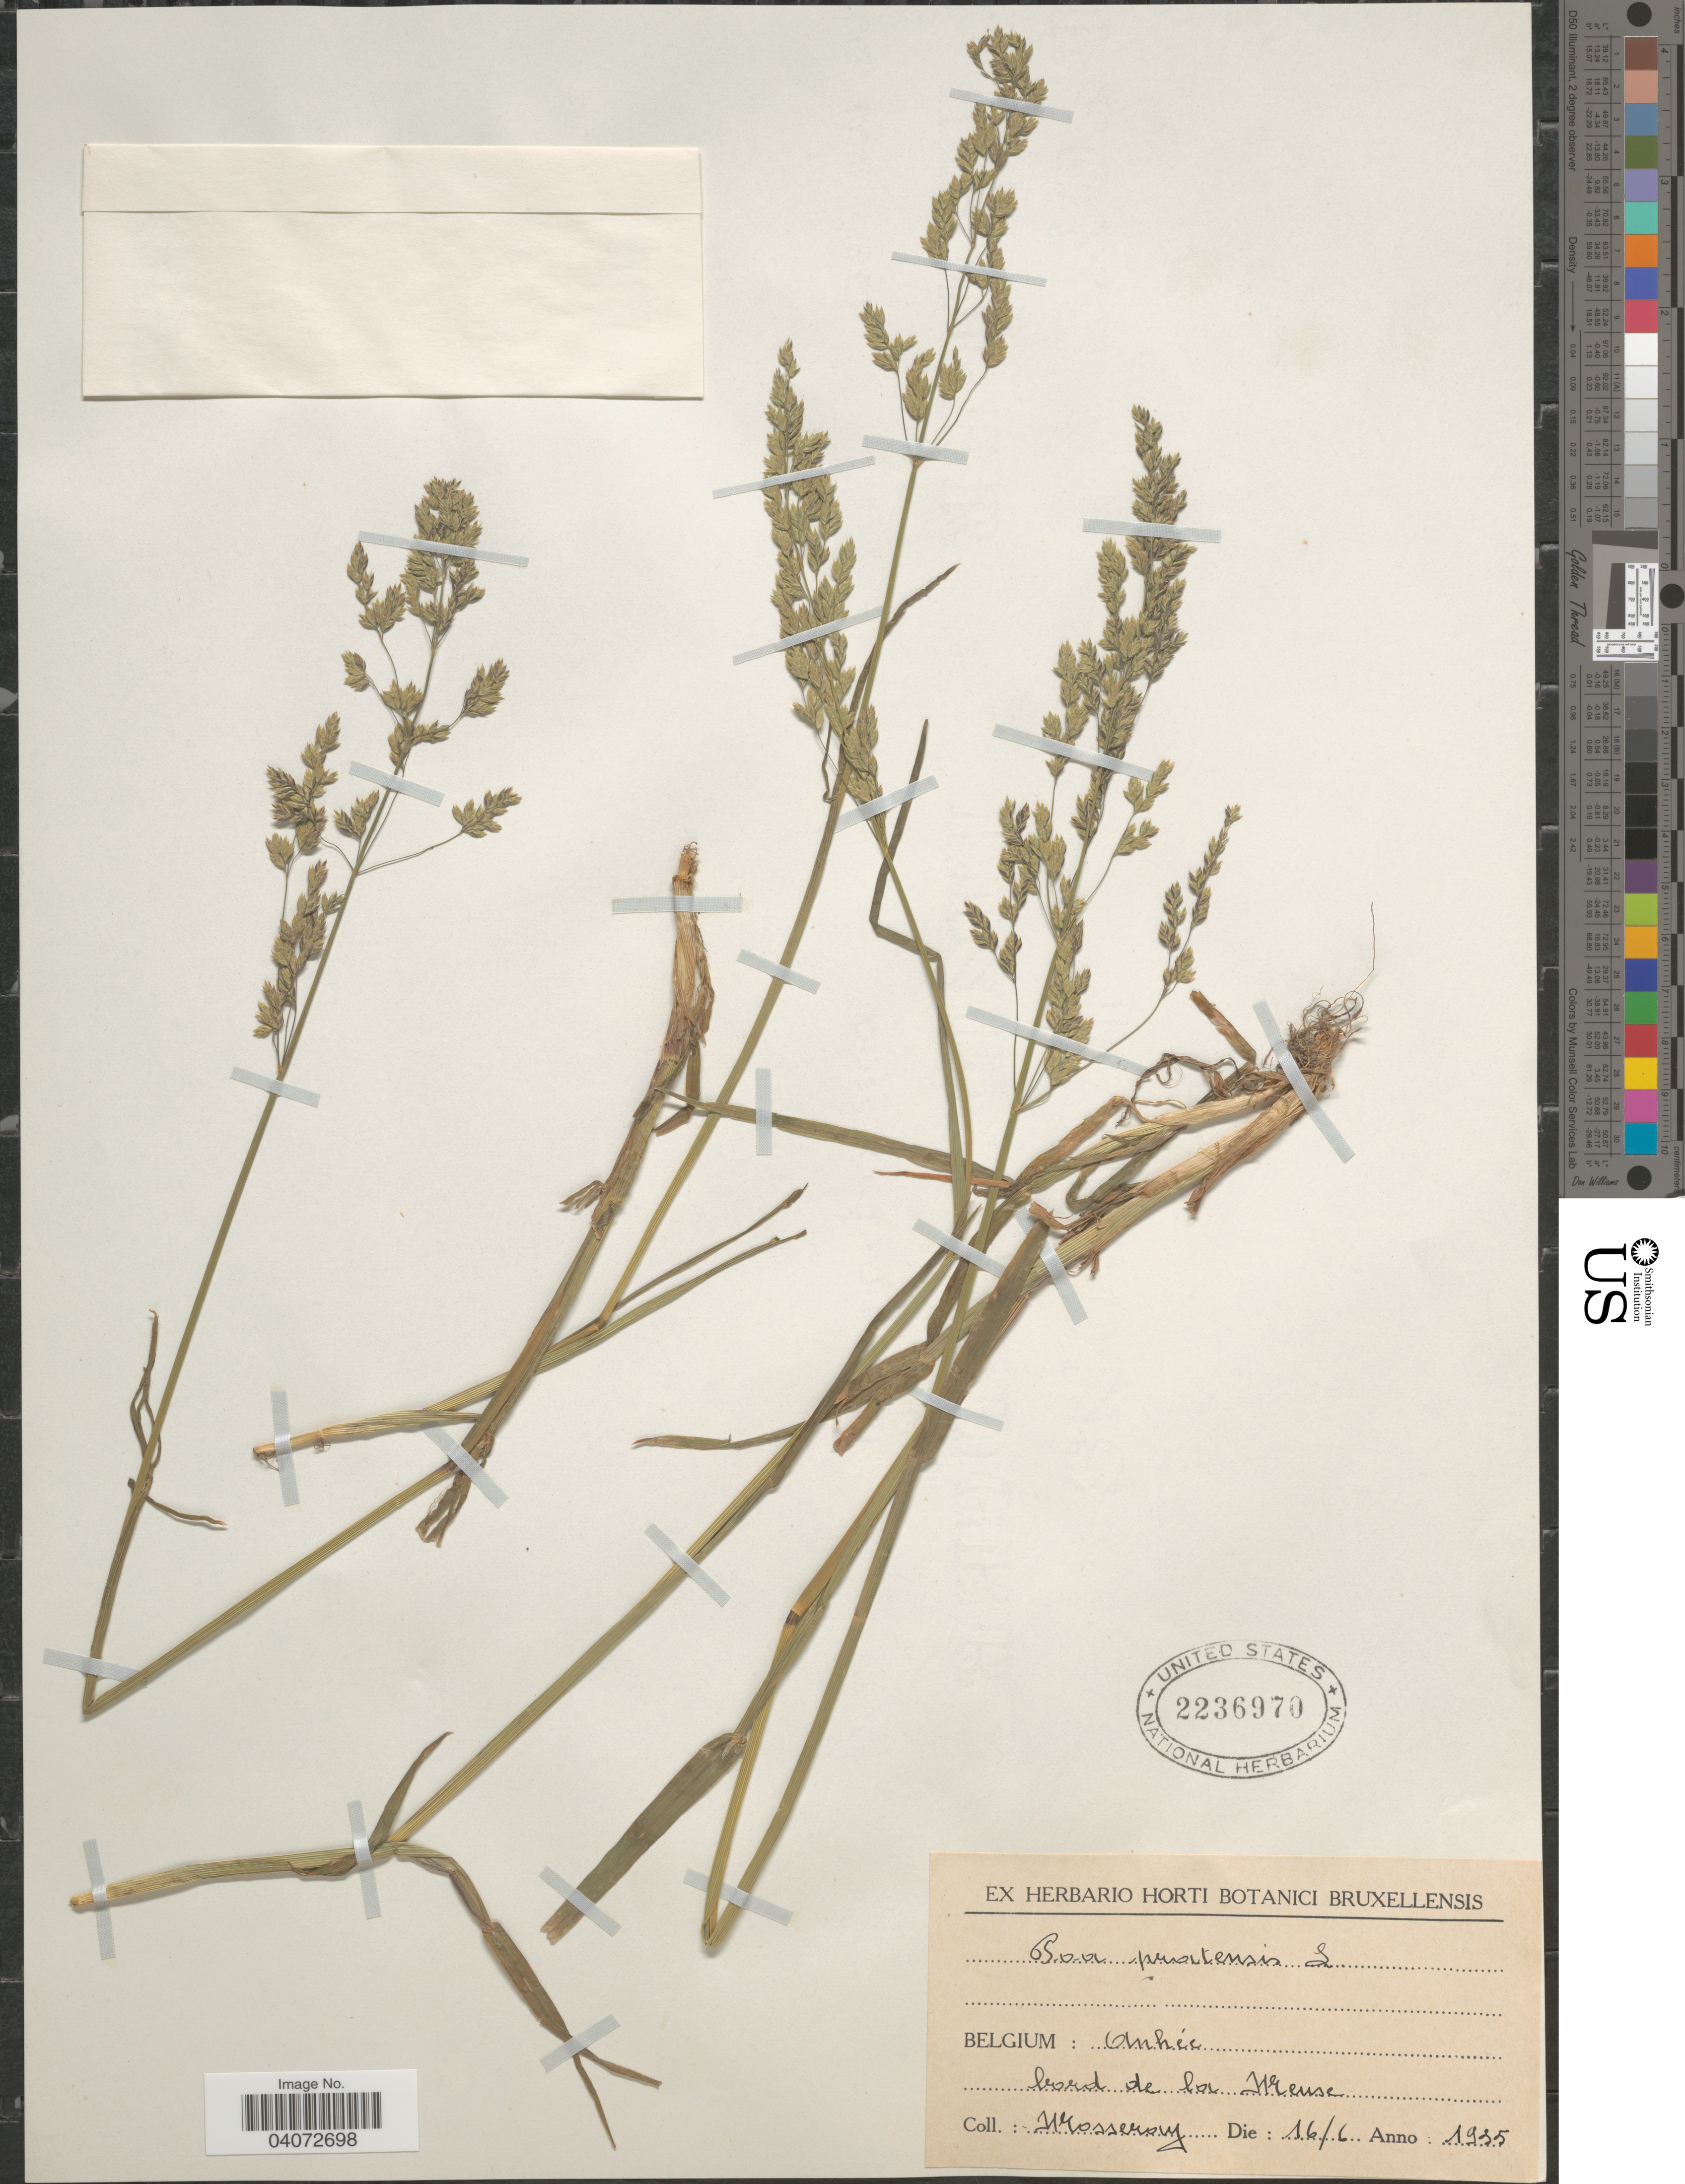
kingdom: Plantae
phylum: Tracheophyta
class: Liliopsida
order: Poales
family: Poaceae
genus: Poa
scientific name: Poa pratensis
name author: L.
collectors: Mosseray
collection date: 1935-06-16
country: Belgium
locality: Anhée. Bord de la Meuse.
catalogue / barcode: US 2236970